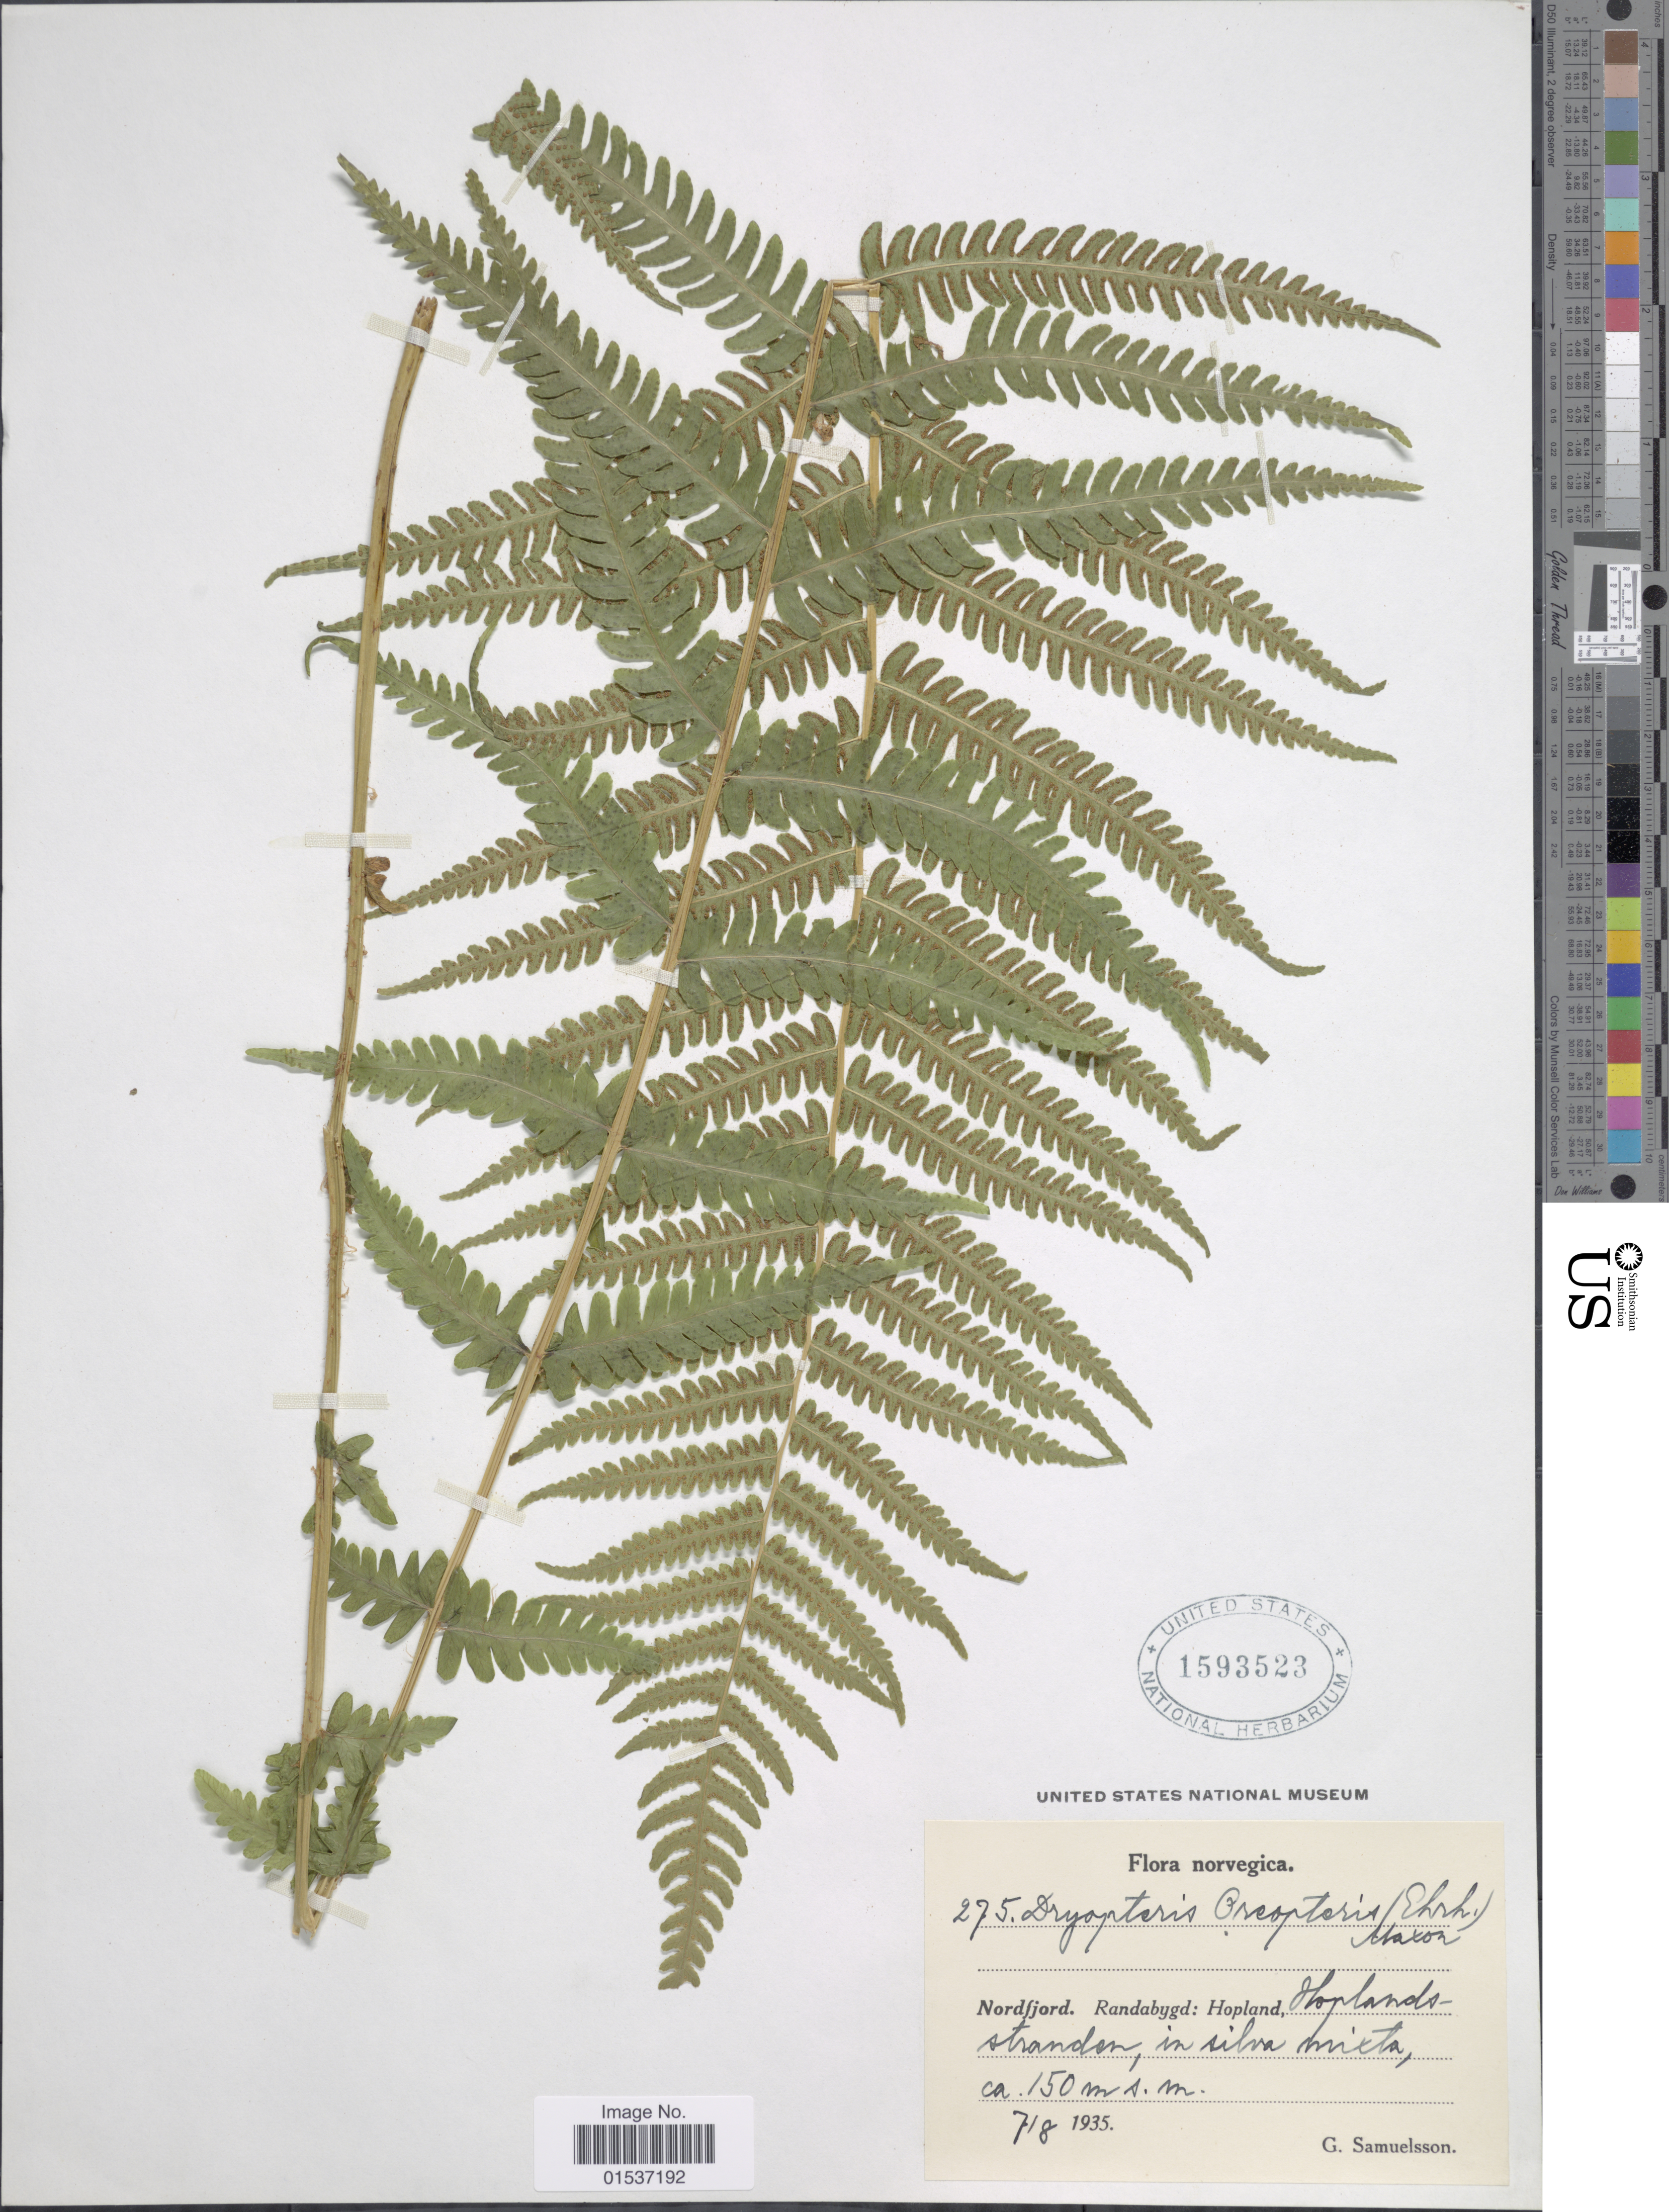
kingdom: Plantae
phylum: Tracheophyta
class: Polypodiopsida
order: Polypodiales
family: Thelypteridaceae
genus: Oreopteris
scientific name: Oreopteris limbosperma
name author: (All.) K. Iwats.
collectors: G. Samuelsson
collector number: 275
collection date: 1935-08-07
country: Norway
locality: Norvegica, Nordfjord. randabygd: Hopland, Hopands stranden, in silva mitha.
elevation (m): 150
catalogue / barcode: US 1593523